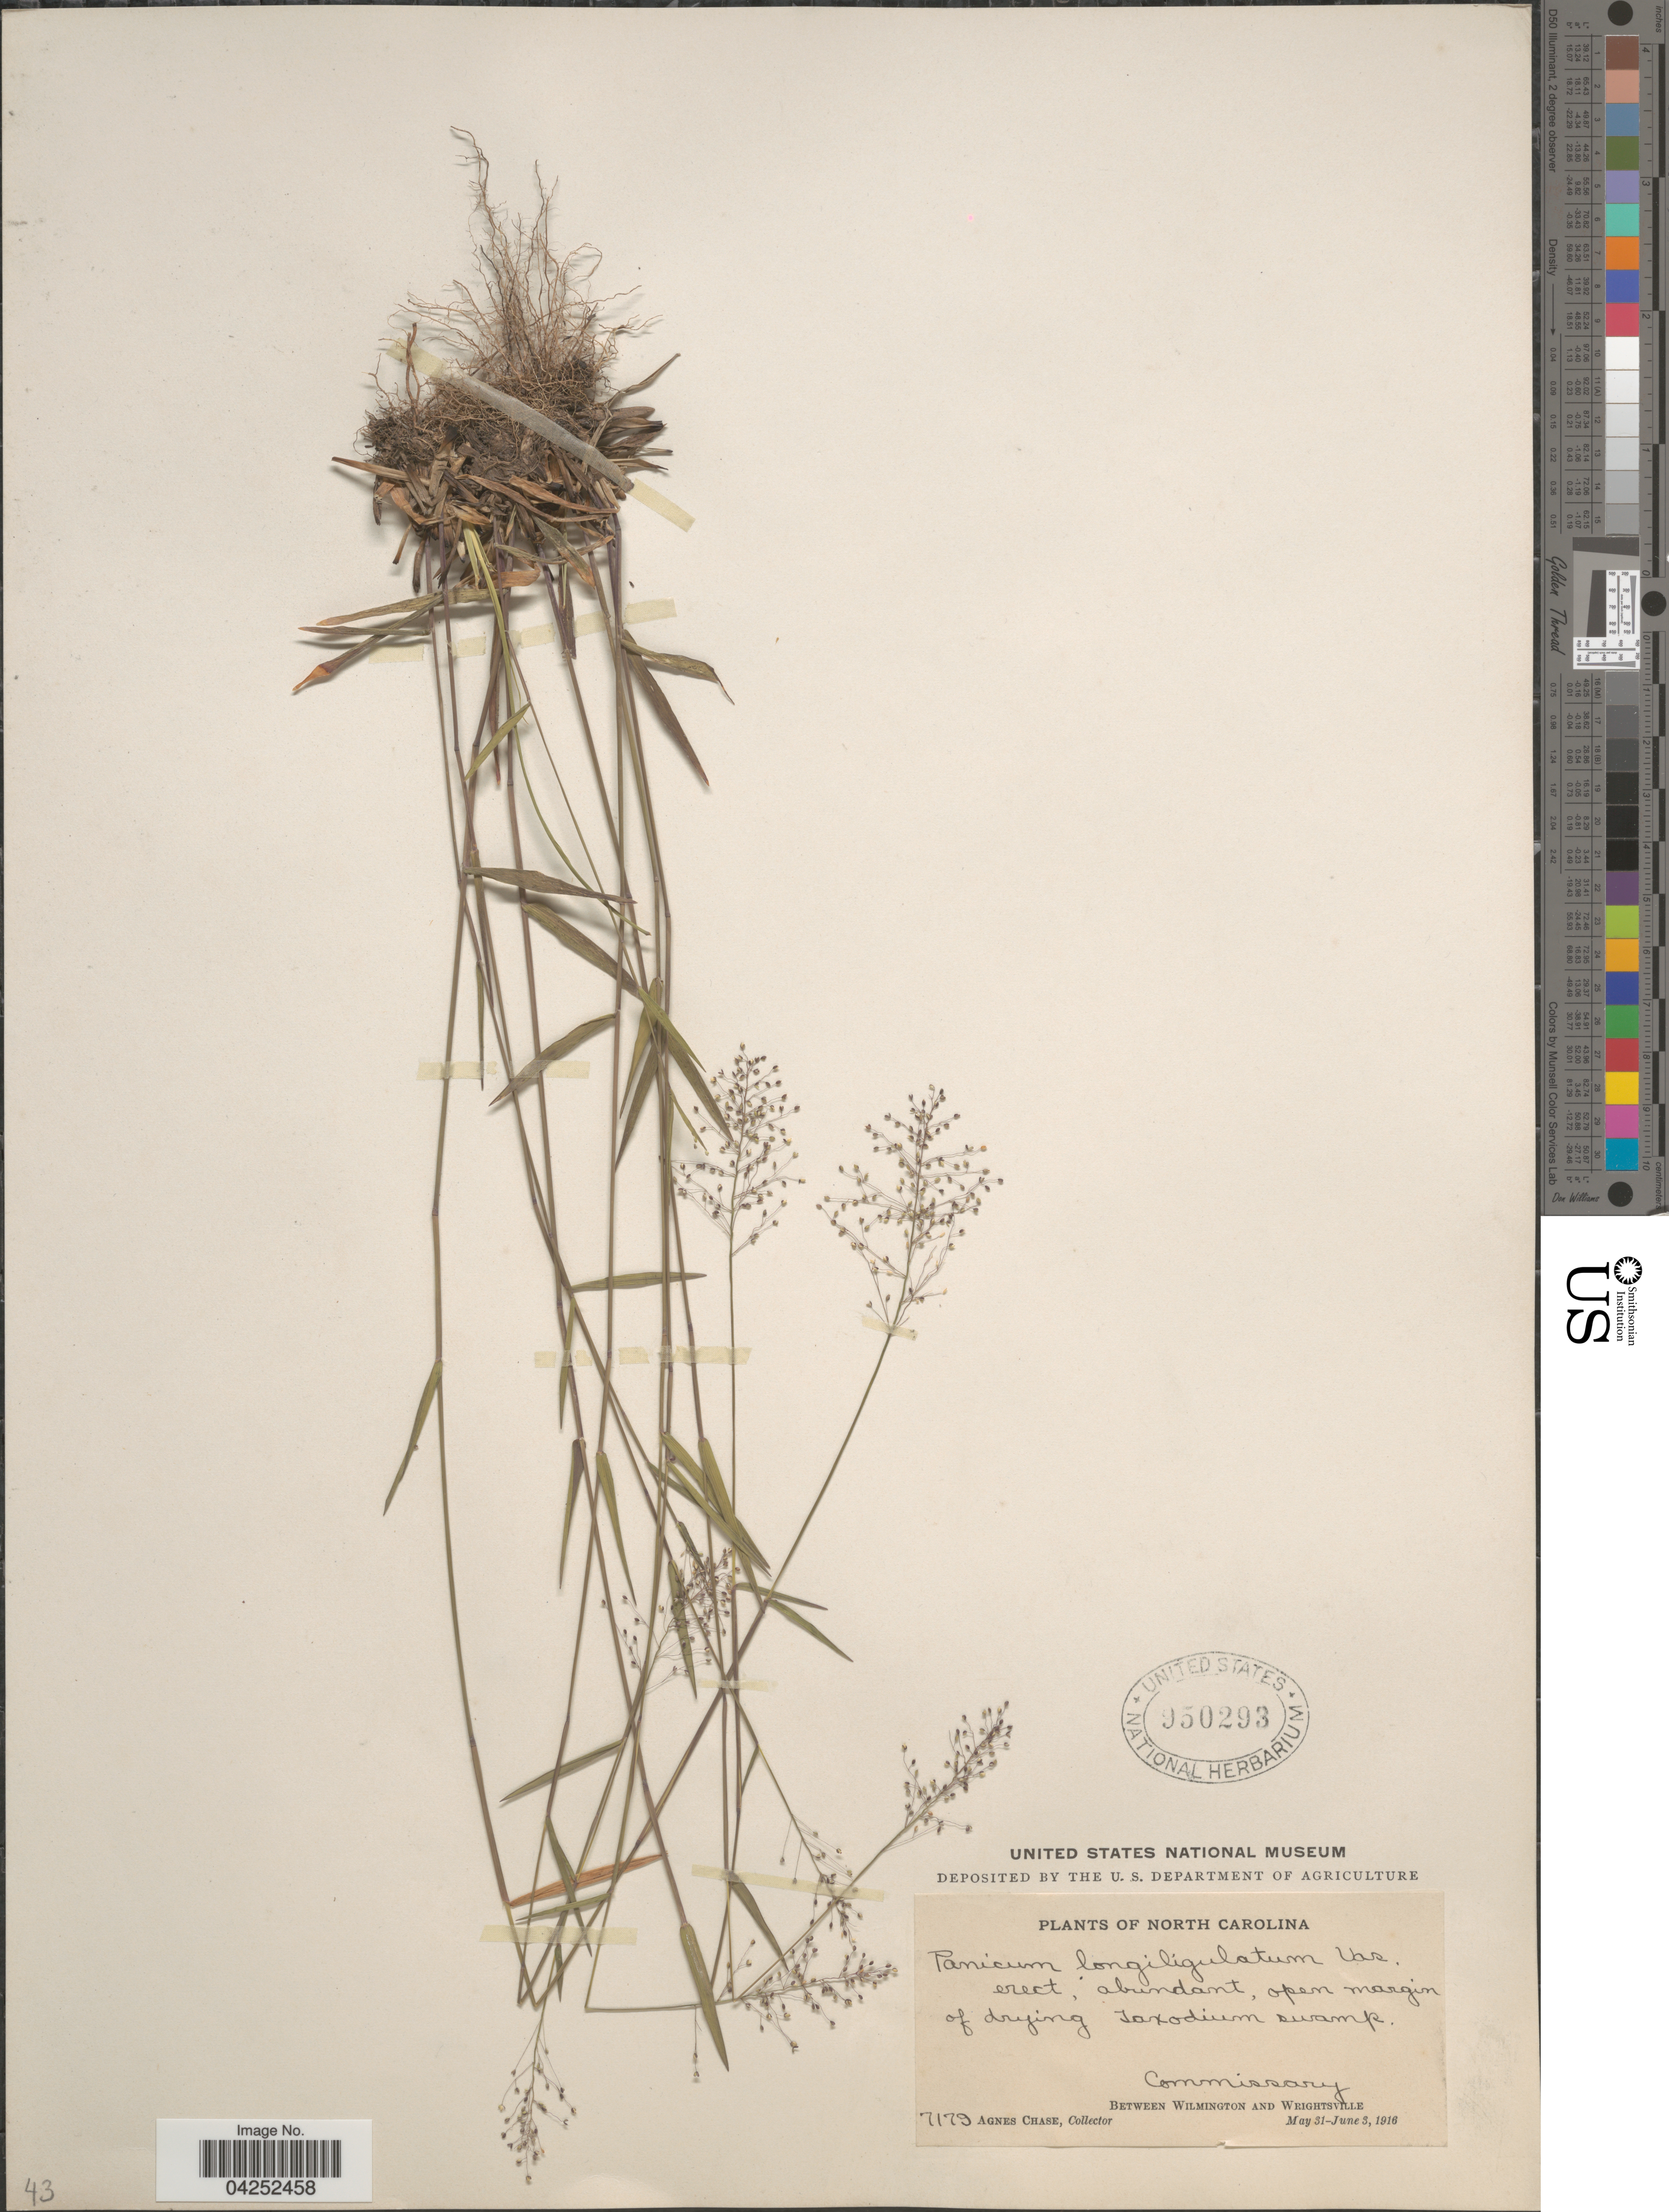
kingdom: Plantae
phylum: Tracheophyta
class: Liliopsida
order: Poales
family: Poaceae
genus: Dichanthelium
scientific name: Dichanthelium bicknellii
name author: (Nash) LeBlond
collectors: A. Chase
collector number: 7179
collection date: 1916-05-31/1916-06-06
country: United States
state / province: North Carolina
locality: Commissary. Between Wilmington and Wrightsville.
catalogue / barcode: US 950293